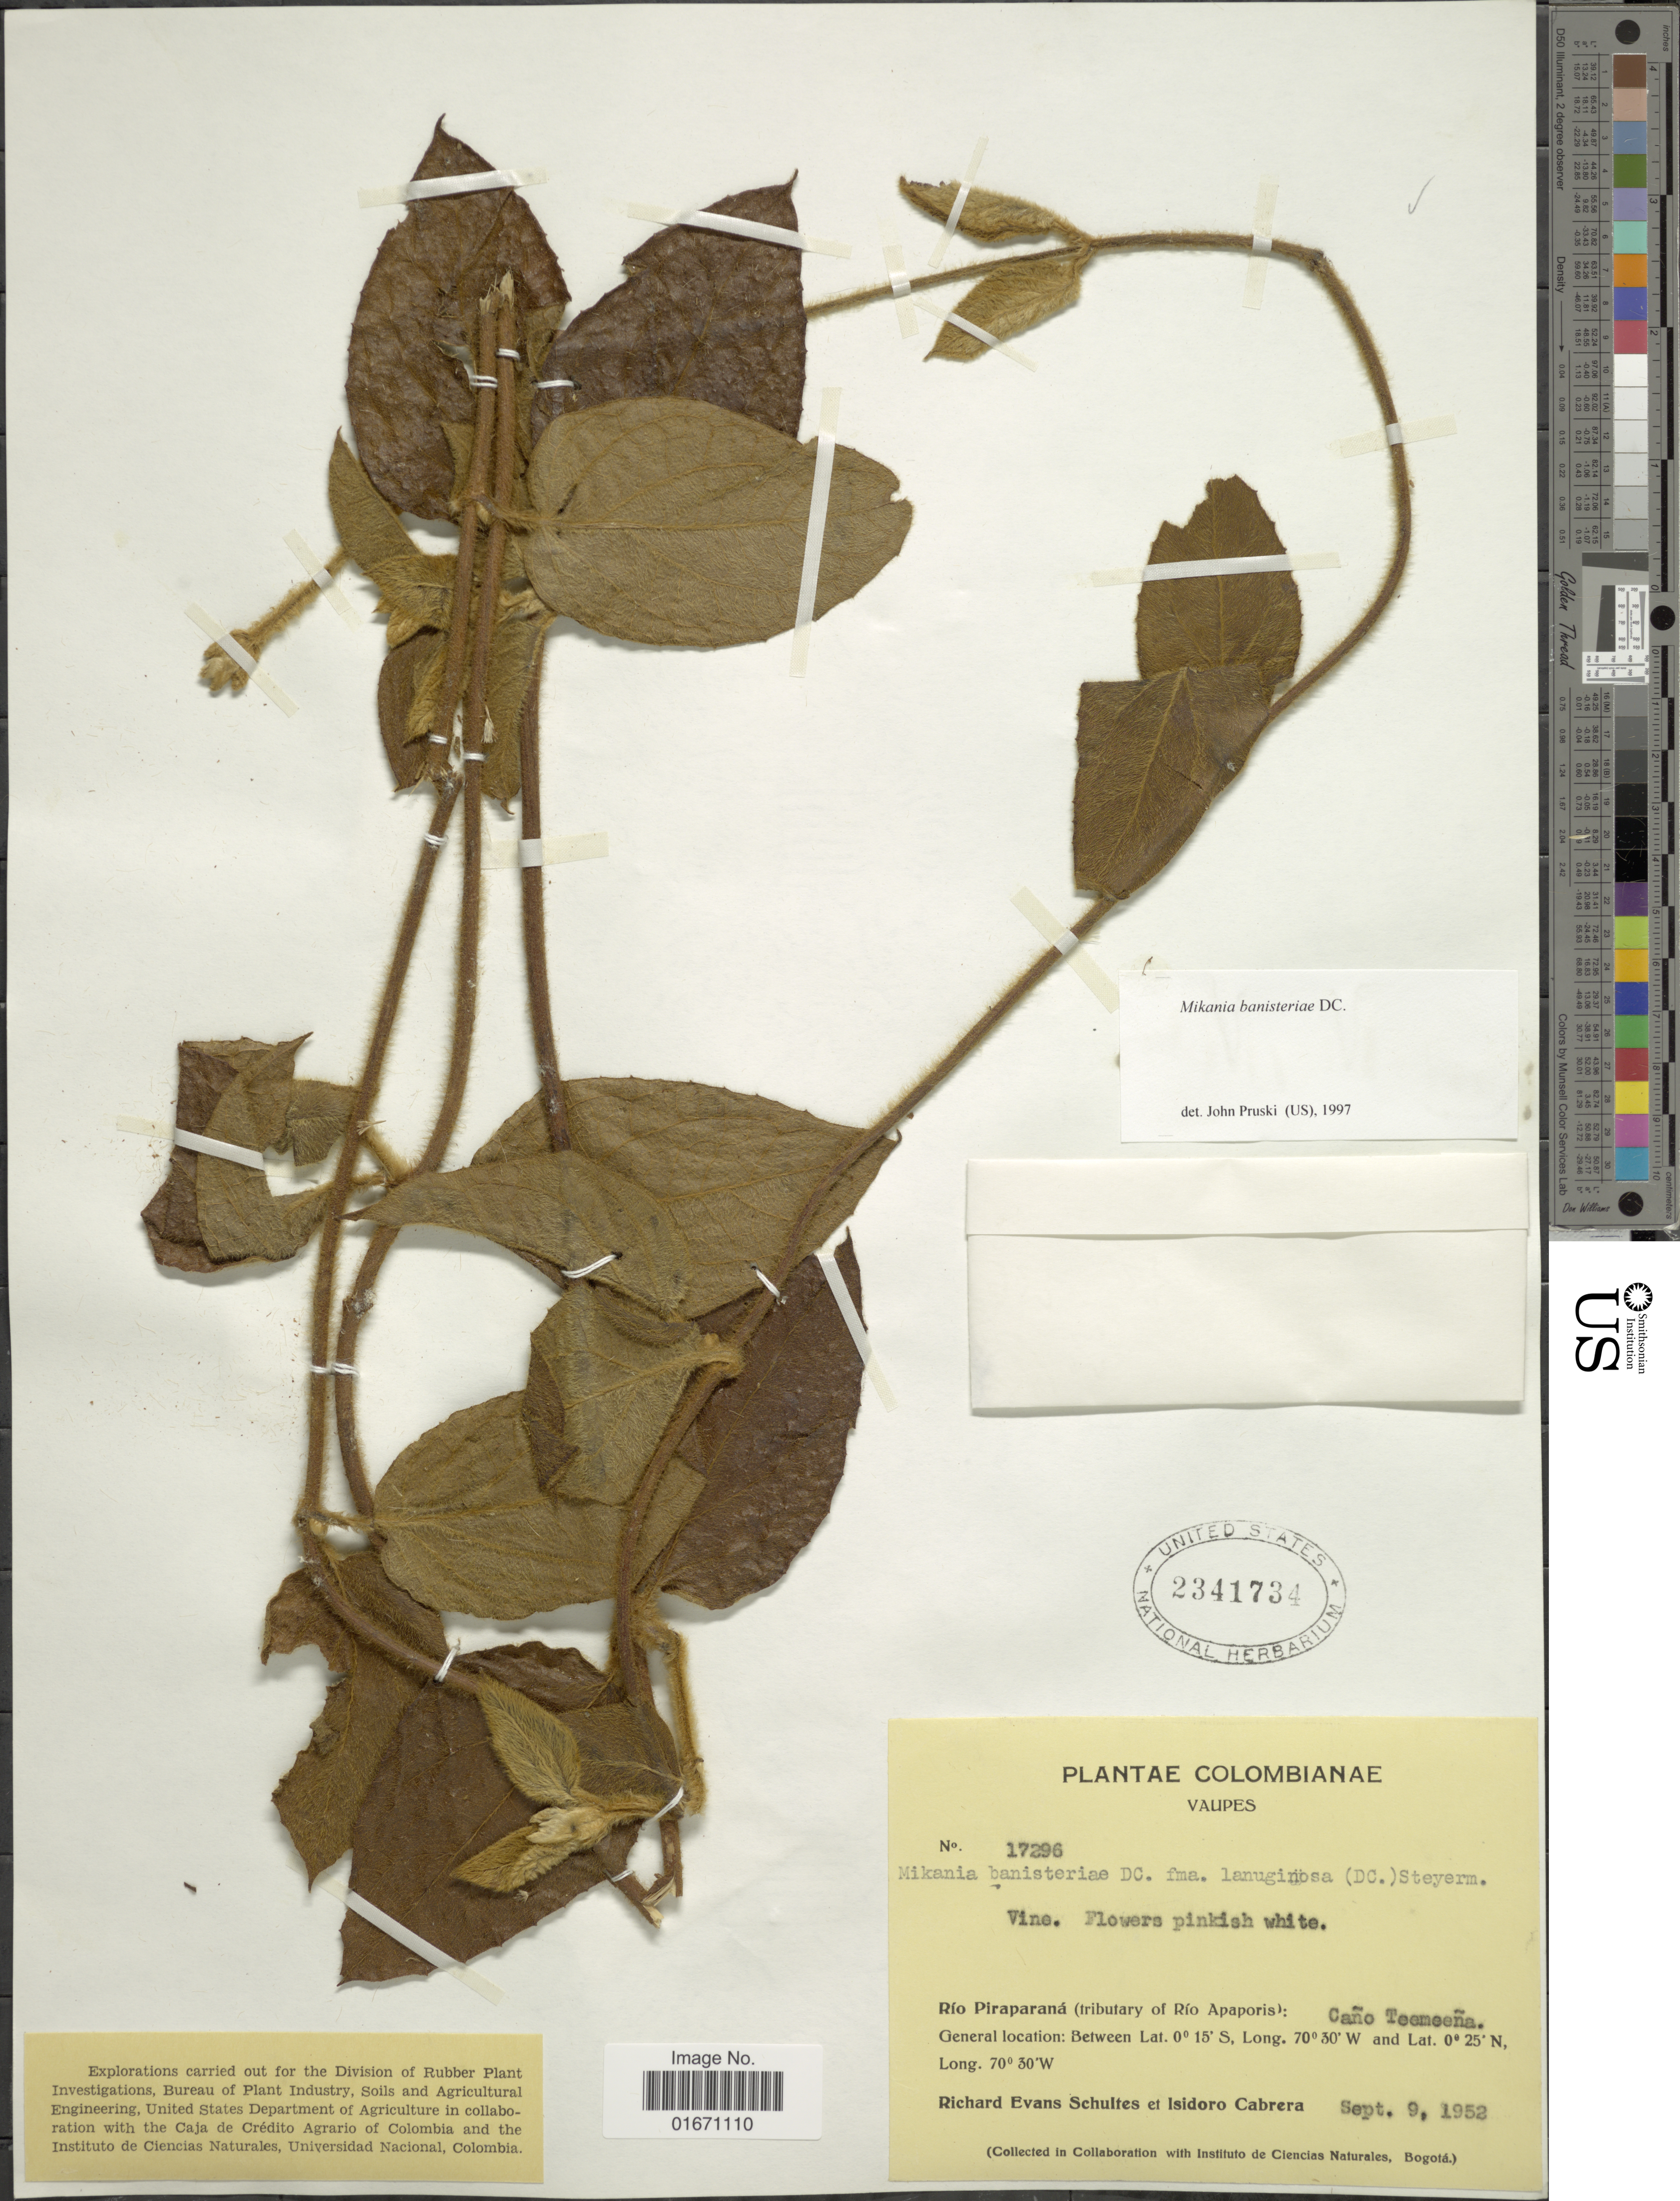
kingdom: Plantae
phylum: Tracheophyta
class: Magnoliopsida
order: Asterales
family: Asteraceae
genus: Mikania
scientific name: Mikania banisteriae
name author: DC.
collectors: R. E. Schultes & I. Cabrera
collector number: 17296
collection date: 1952-09-09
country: Colombia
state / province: Vaupés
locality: Rio Piraparana (tributary of Rio Apaporis), Cano Teemeena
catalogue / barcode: US 2341734